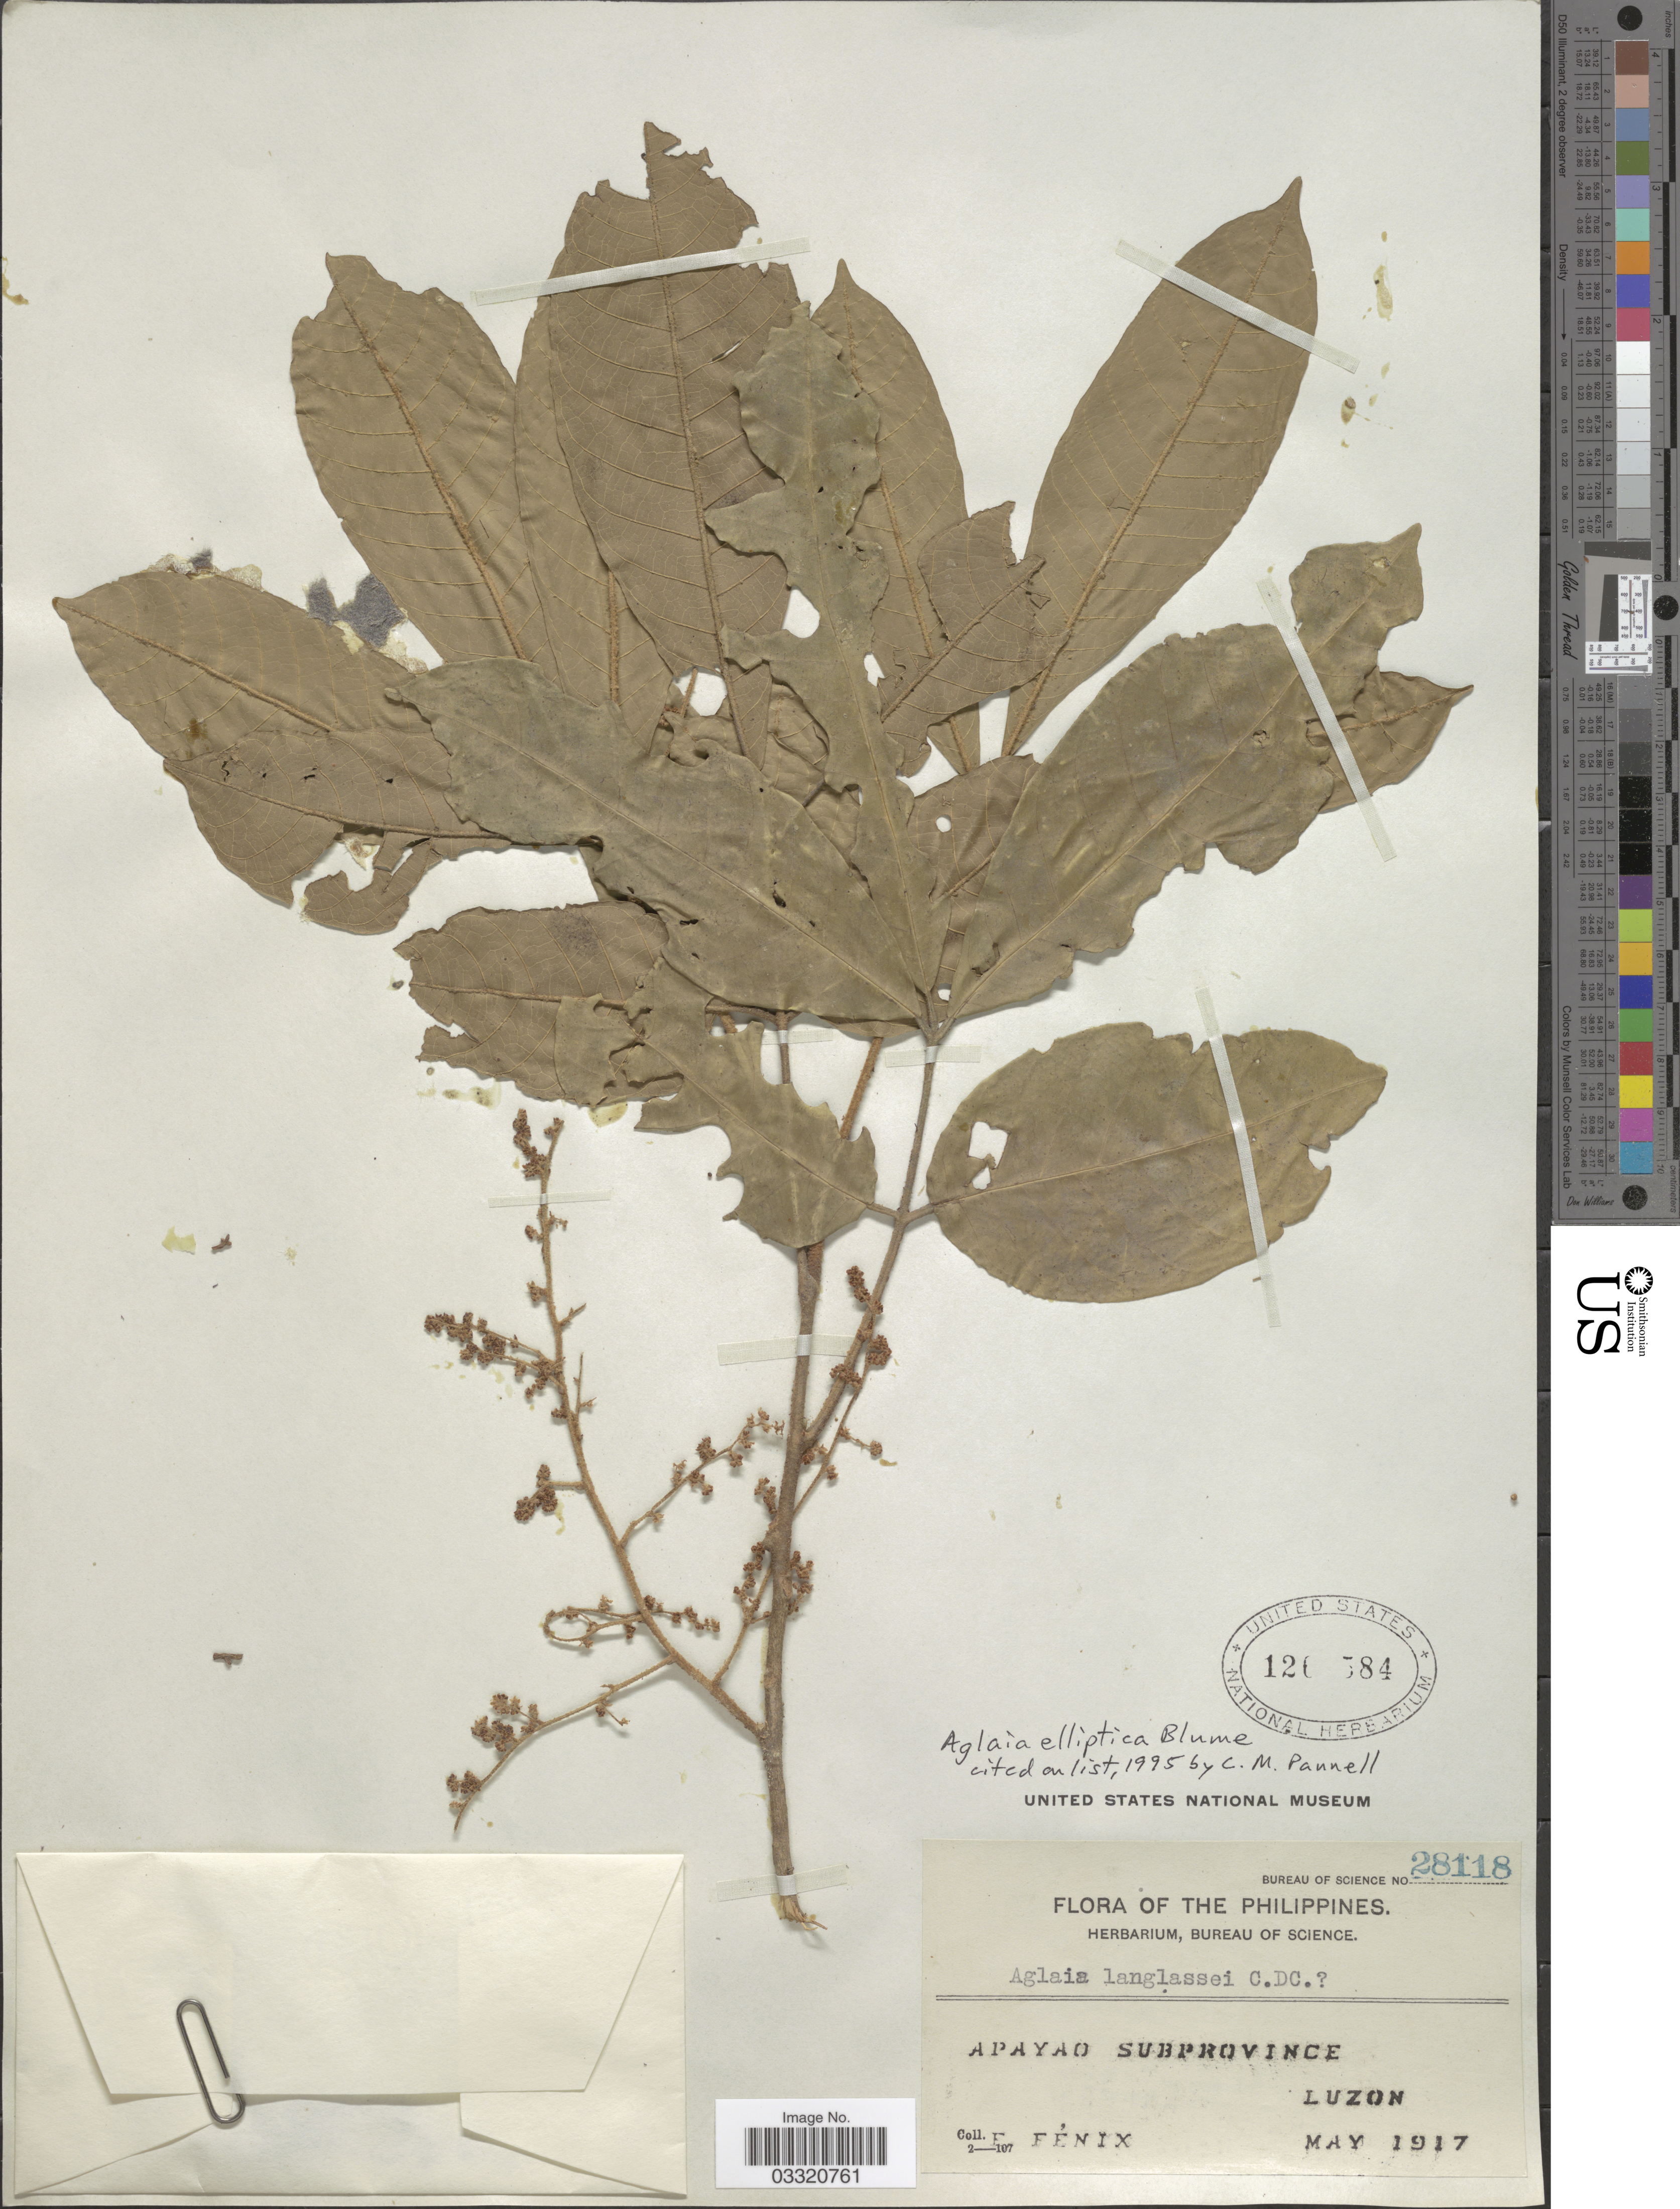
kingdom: Plantae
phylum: Tracheophyta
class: Magnoliopsida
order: Sapindales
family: Meliaceae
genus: Aglaia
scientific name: Aglaia elliptica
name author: Blume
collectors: E. Fénix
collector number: Bureau of Science 28118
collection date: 1917-05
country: Philippines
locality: Apayao Subprovince. Luzon.